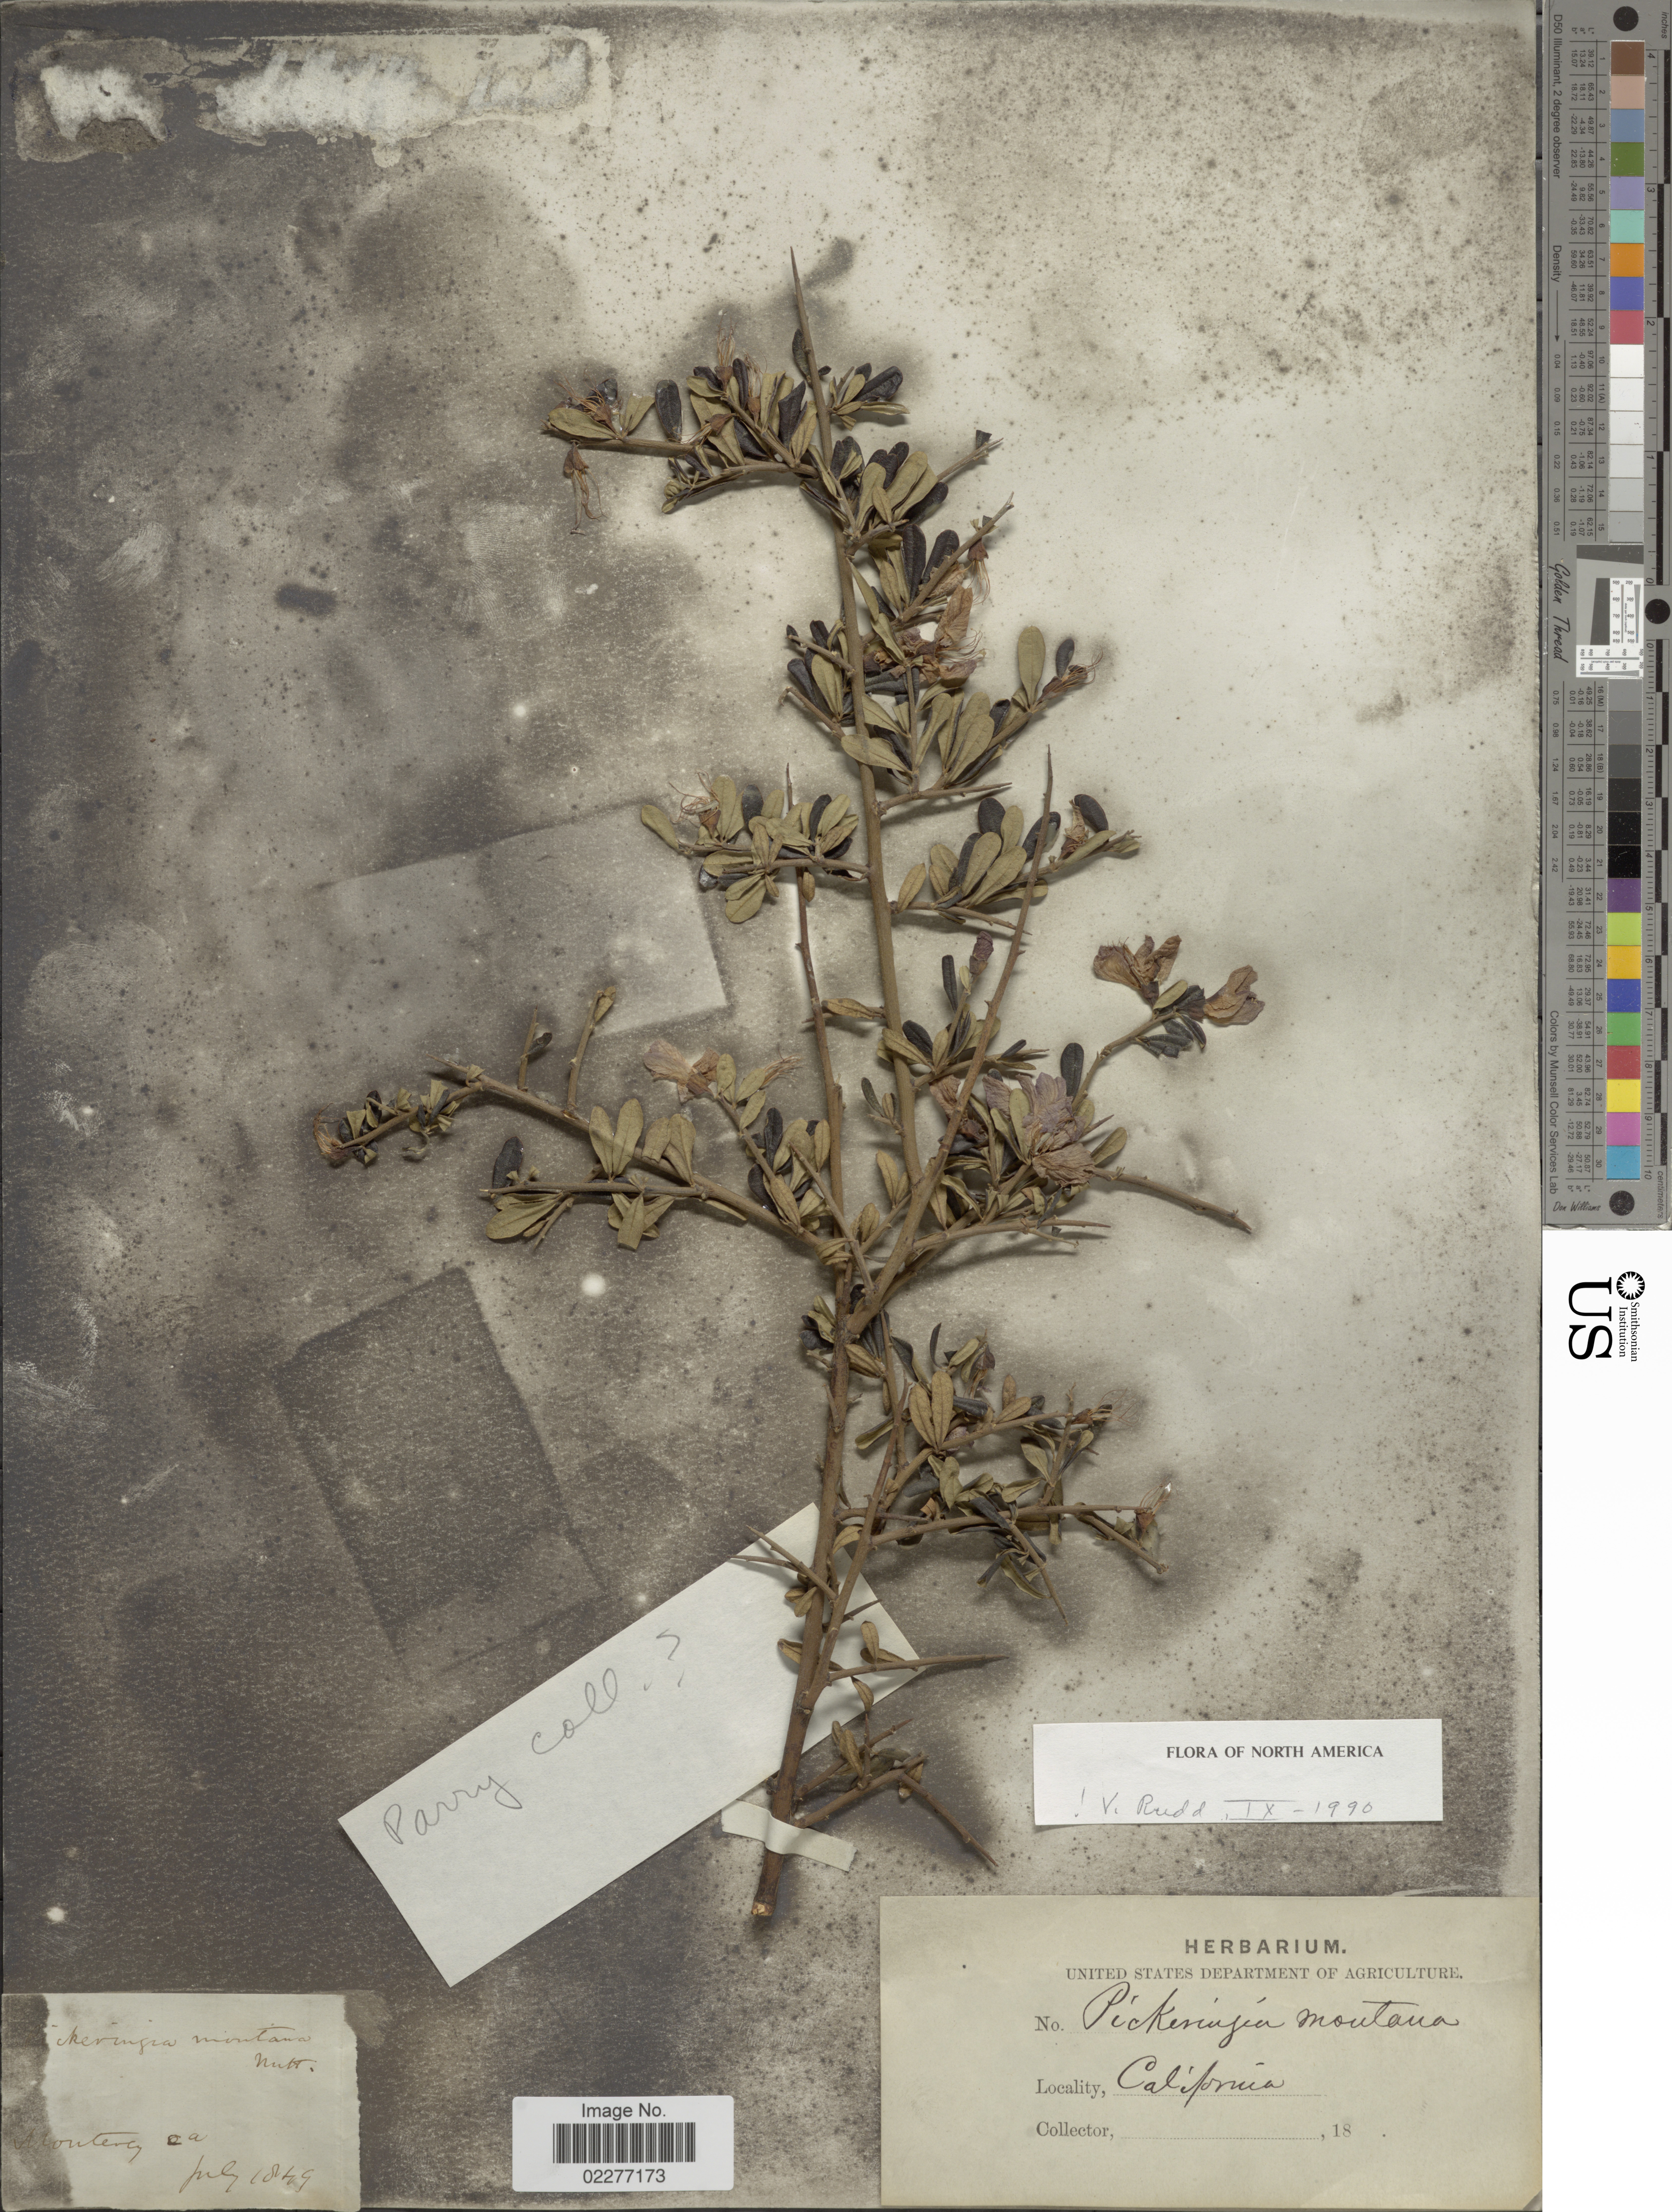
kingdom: Plantae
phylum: Tracheophyta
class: Magnoliopsida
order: Fabales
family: Fabaceae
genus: Pickeringia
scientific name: Pickeringia montana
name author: Nutt. ex Torr. & A. Gray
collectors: Parry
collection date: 1849-07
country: United States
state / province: California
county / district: Monterey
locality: Monterey